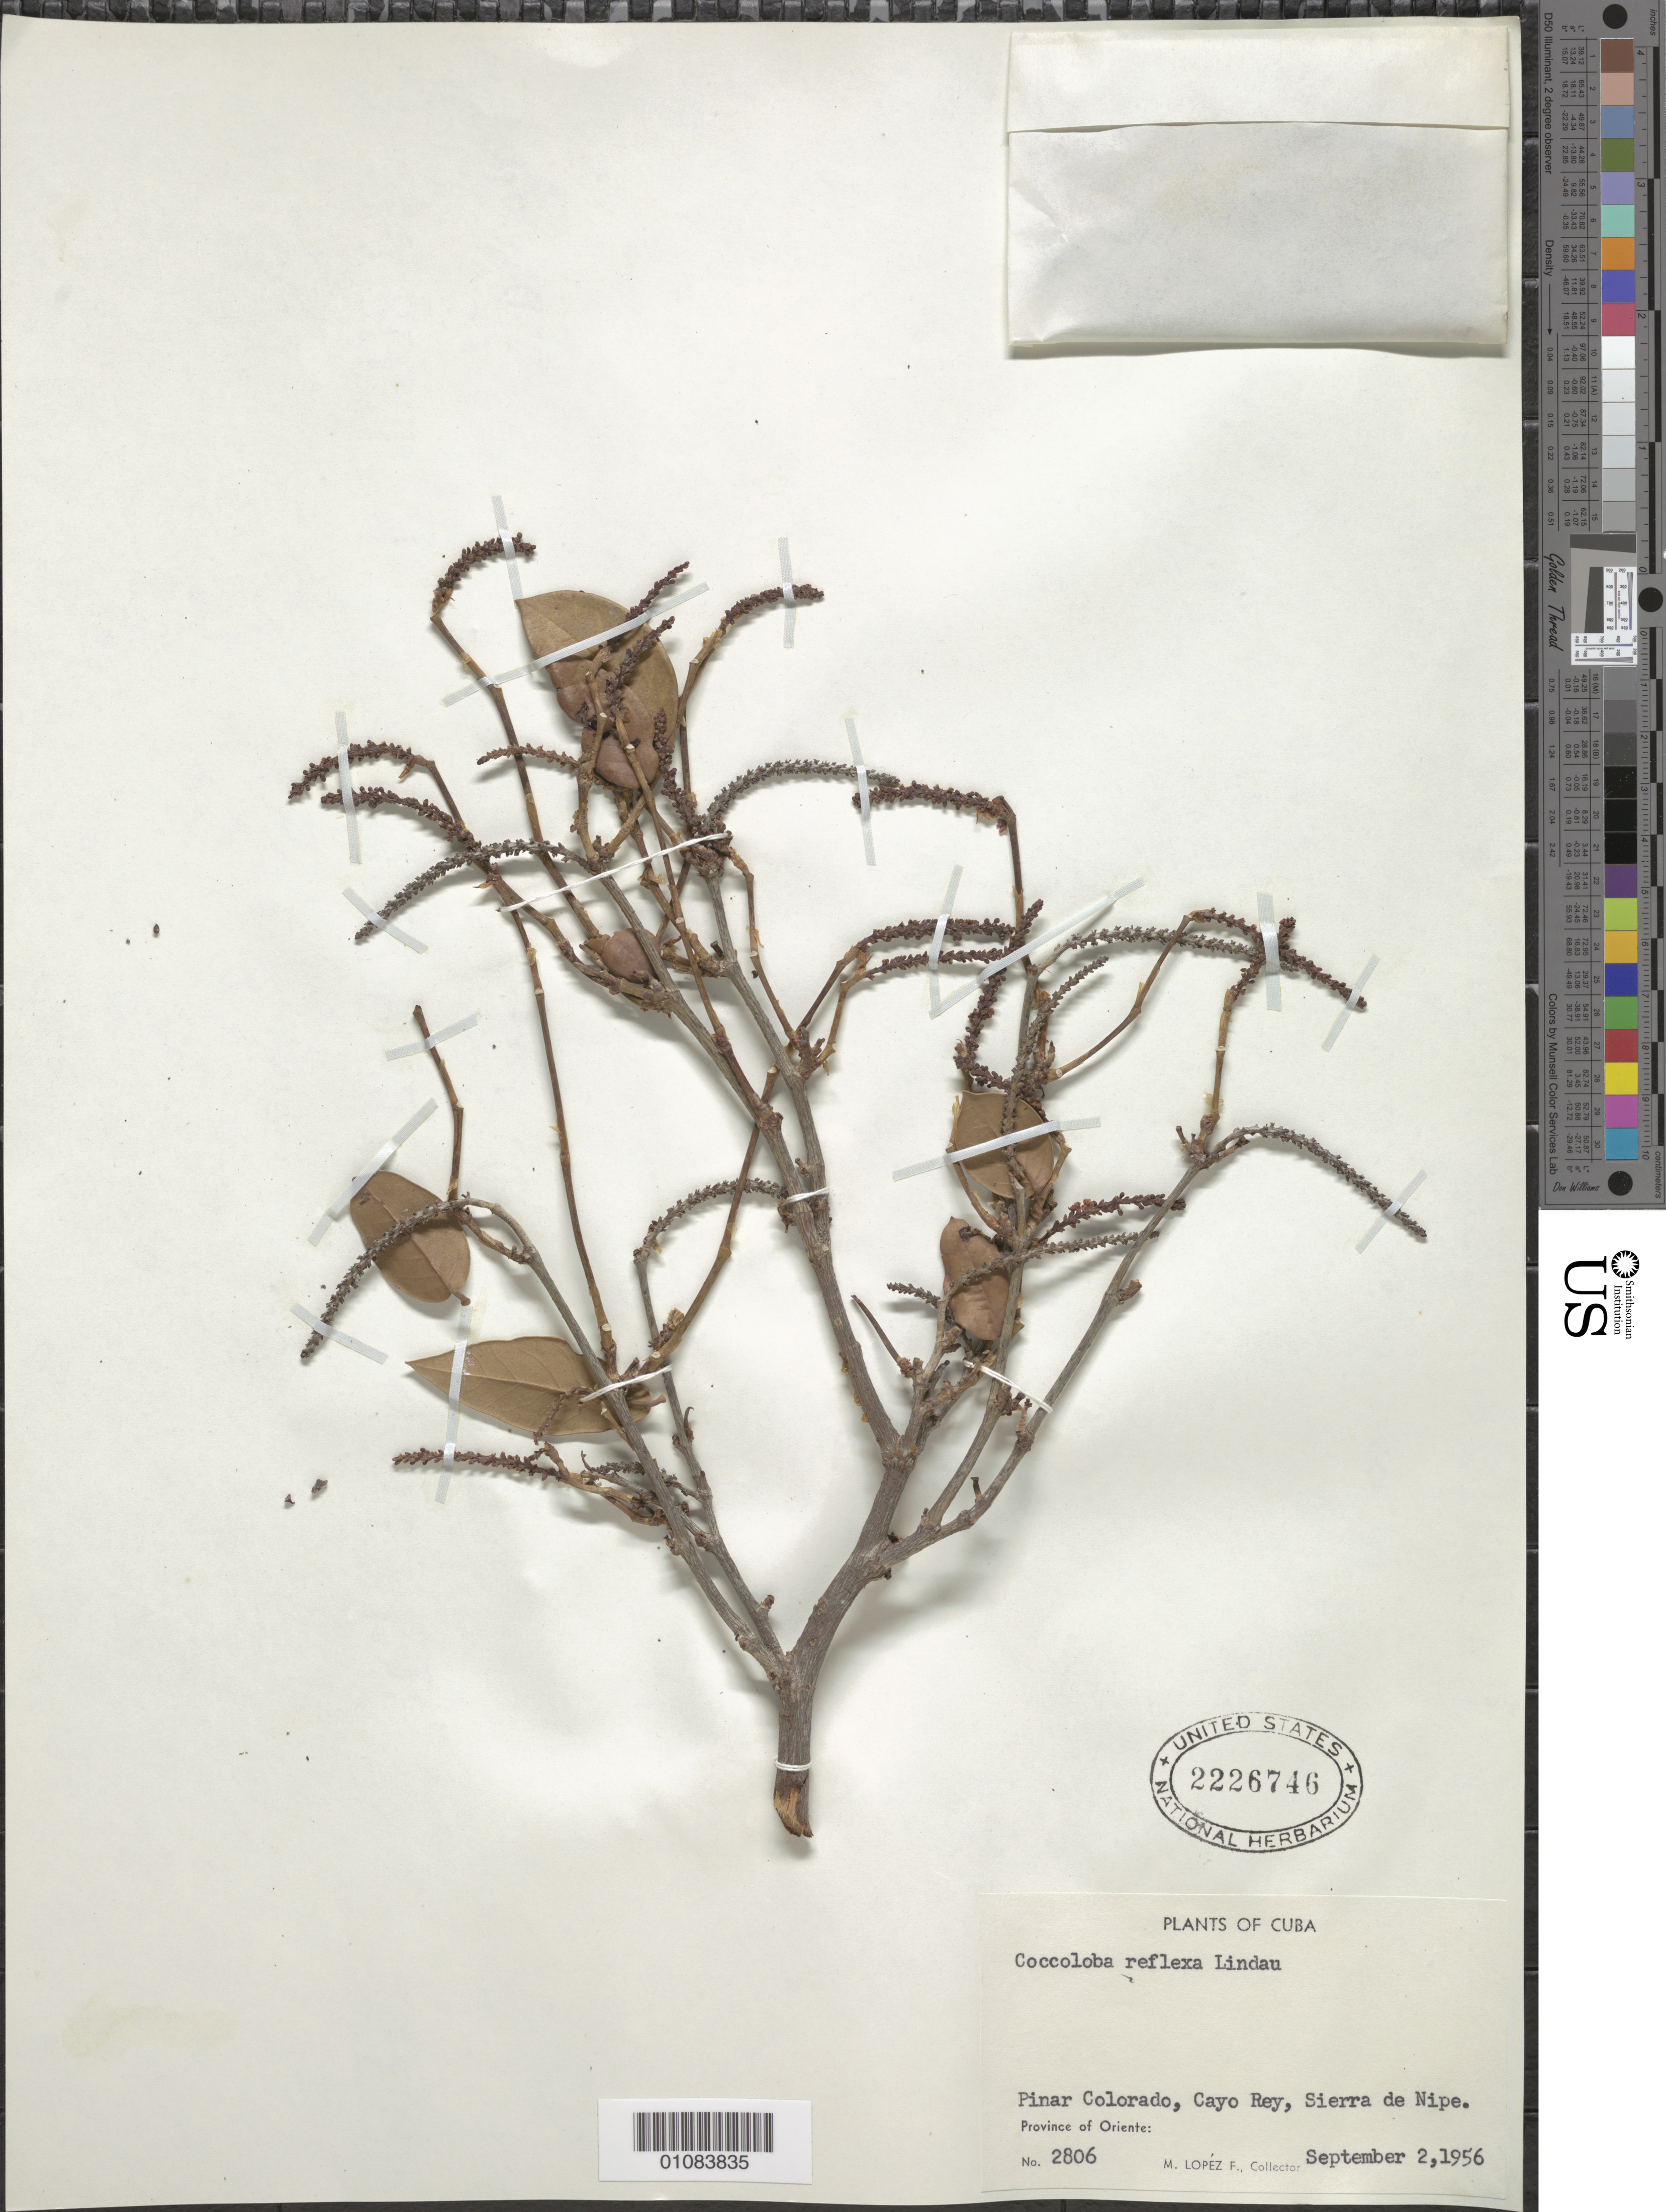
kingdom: Plantae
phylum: Tracheophyta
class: Magnoliopsida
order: Caryophyllales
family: Polygonaceae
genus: Coccoloba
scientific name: Coccoloba reflexa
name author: Lindau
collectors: M. López Figueiras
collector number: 2806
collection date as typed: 02 Sep 1956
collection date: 1956-09-02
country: Cuba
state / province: Santiago de Cuba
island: Cuba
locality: Oriente: Pinar Colorado, Cayo Rey, Sierra de Nipe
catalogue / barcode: US 2226746